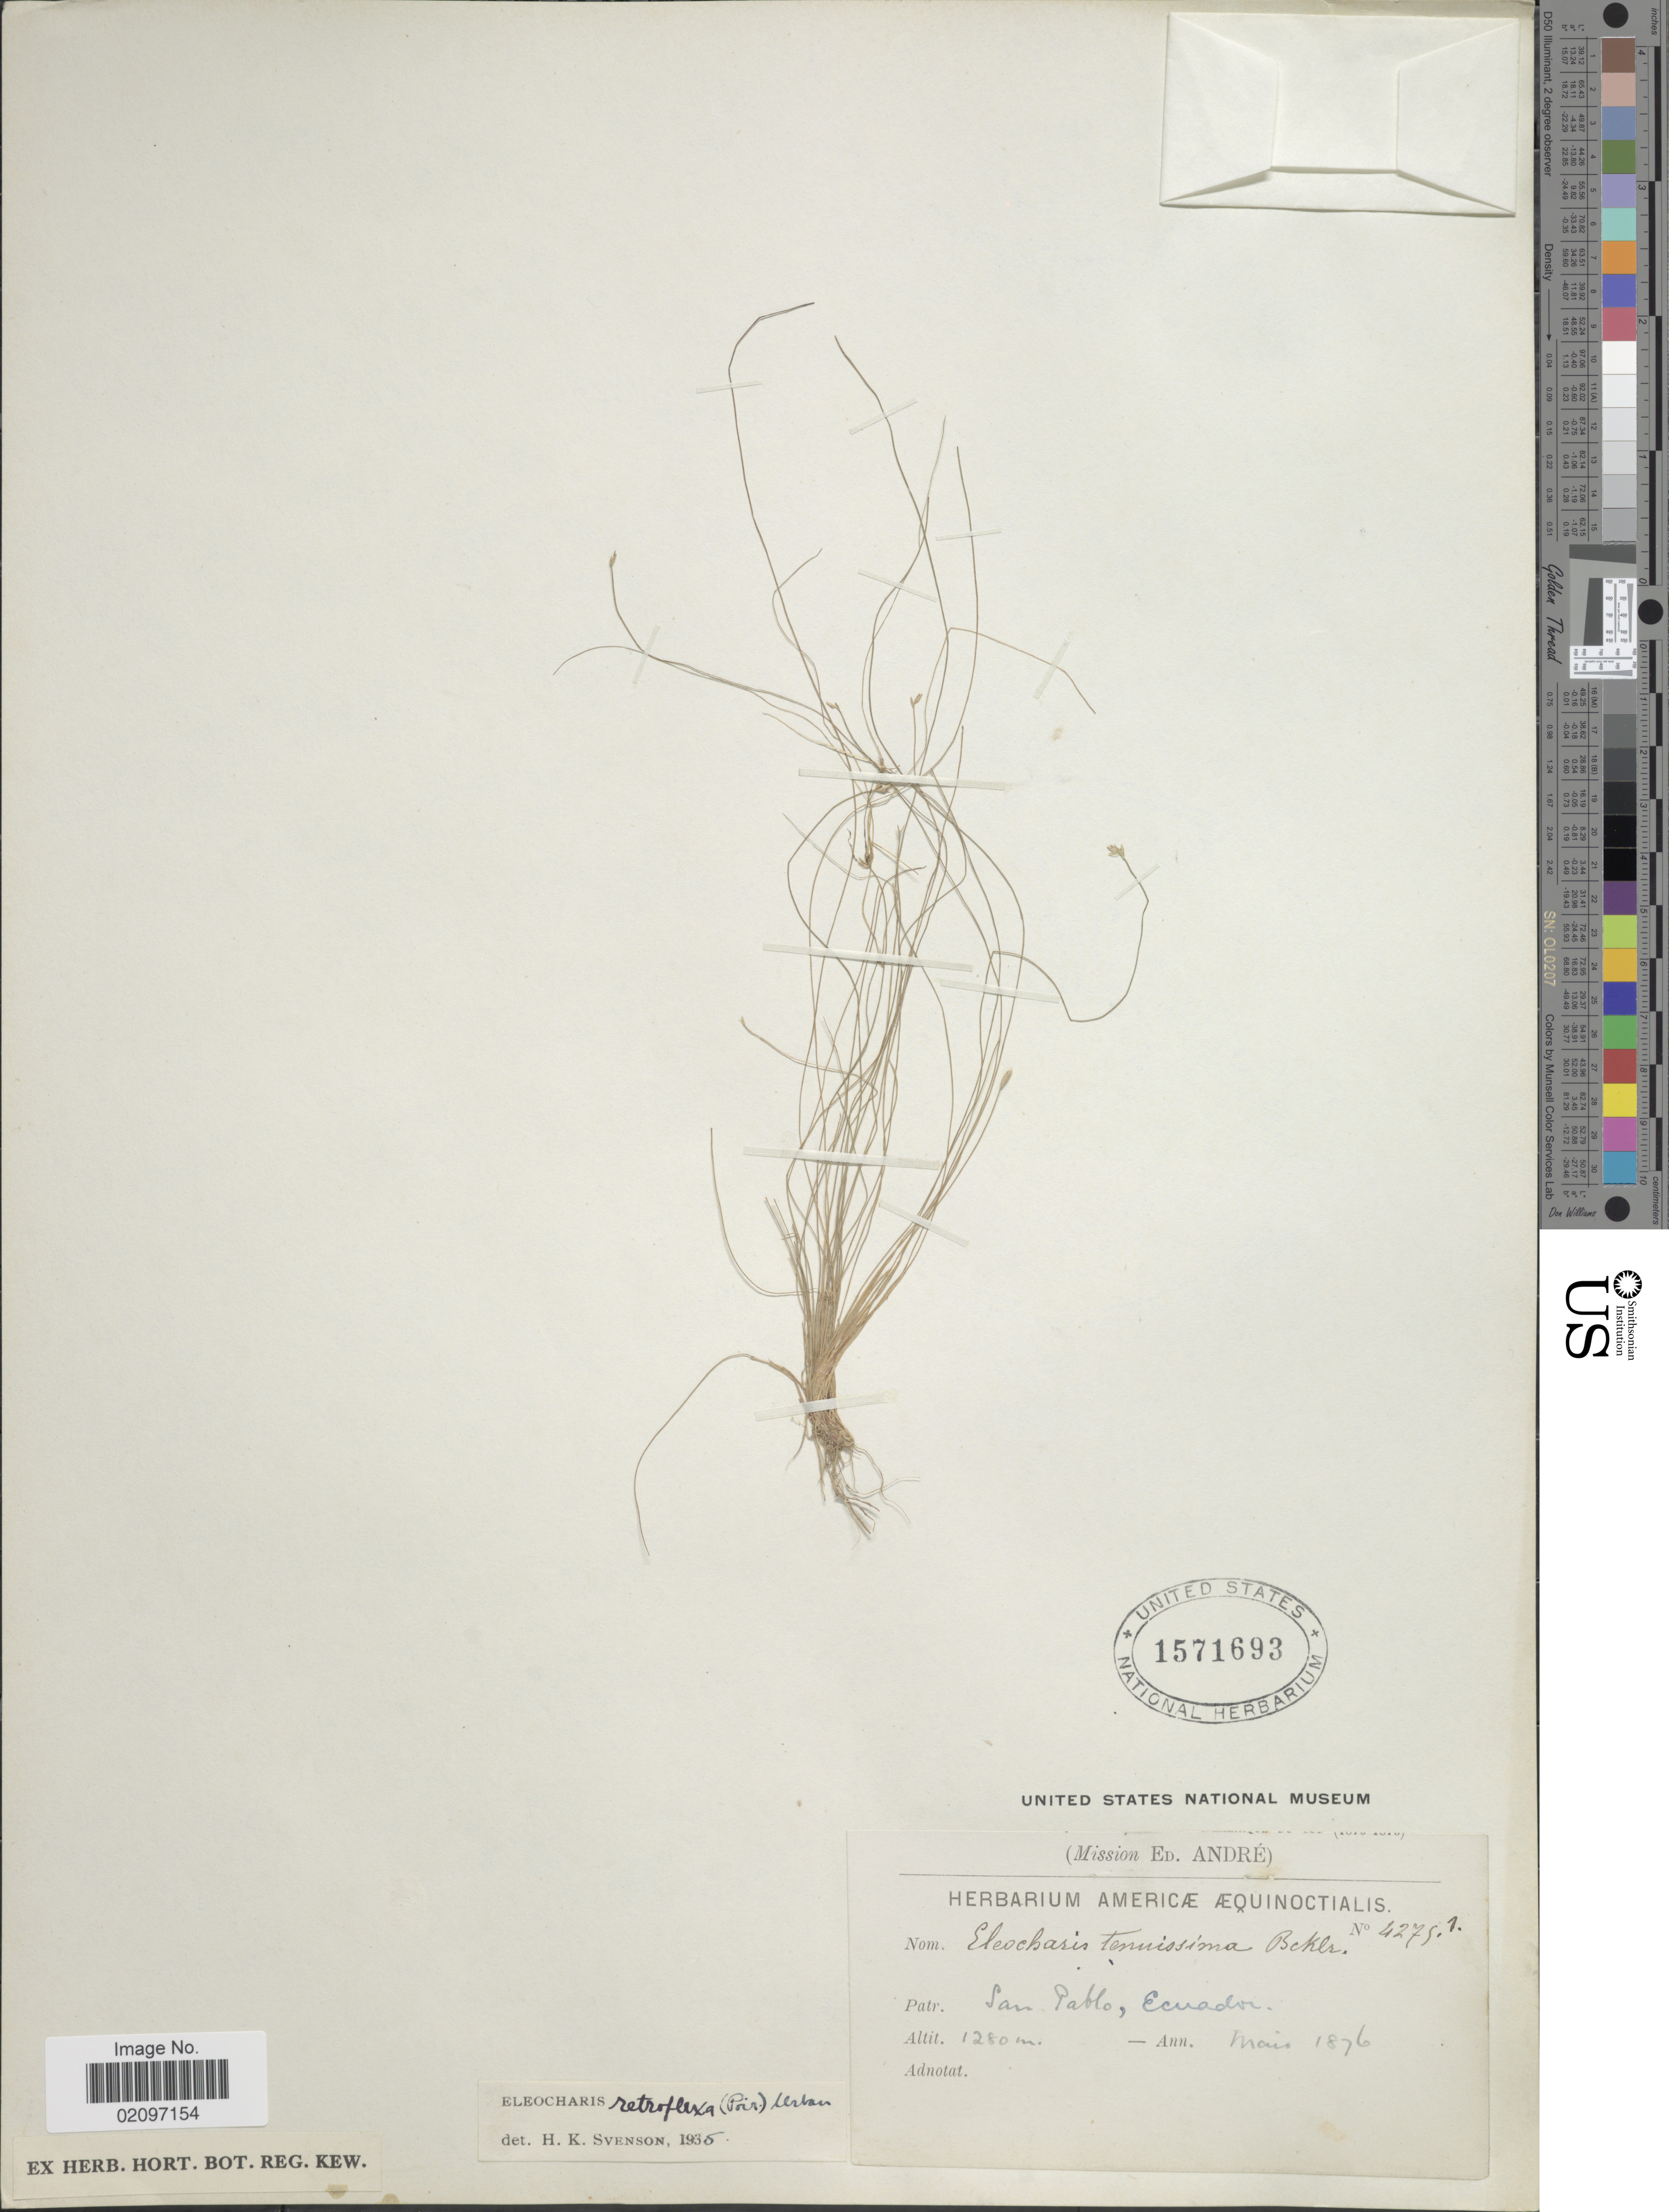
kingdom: Plantae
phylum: Tracheophyta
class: Liliopsida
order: Poales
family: Cyperaceae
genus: Eleocharis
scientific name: Eleocharis retroflexa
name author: (Poir.) Urb.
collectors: É. F. André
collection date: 1896-05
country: Ecuador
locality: San Pablo, Ecuador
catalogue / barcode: US 1571693